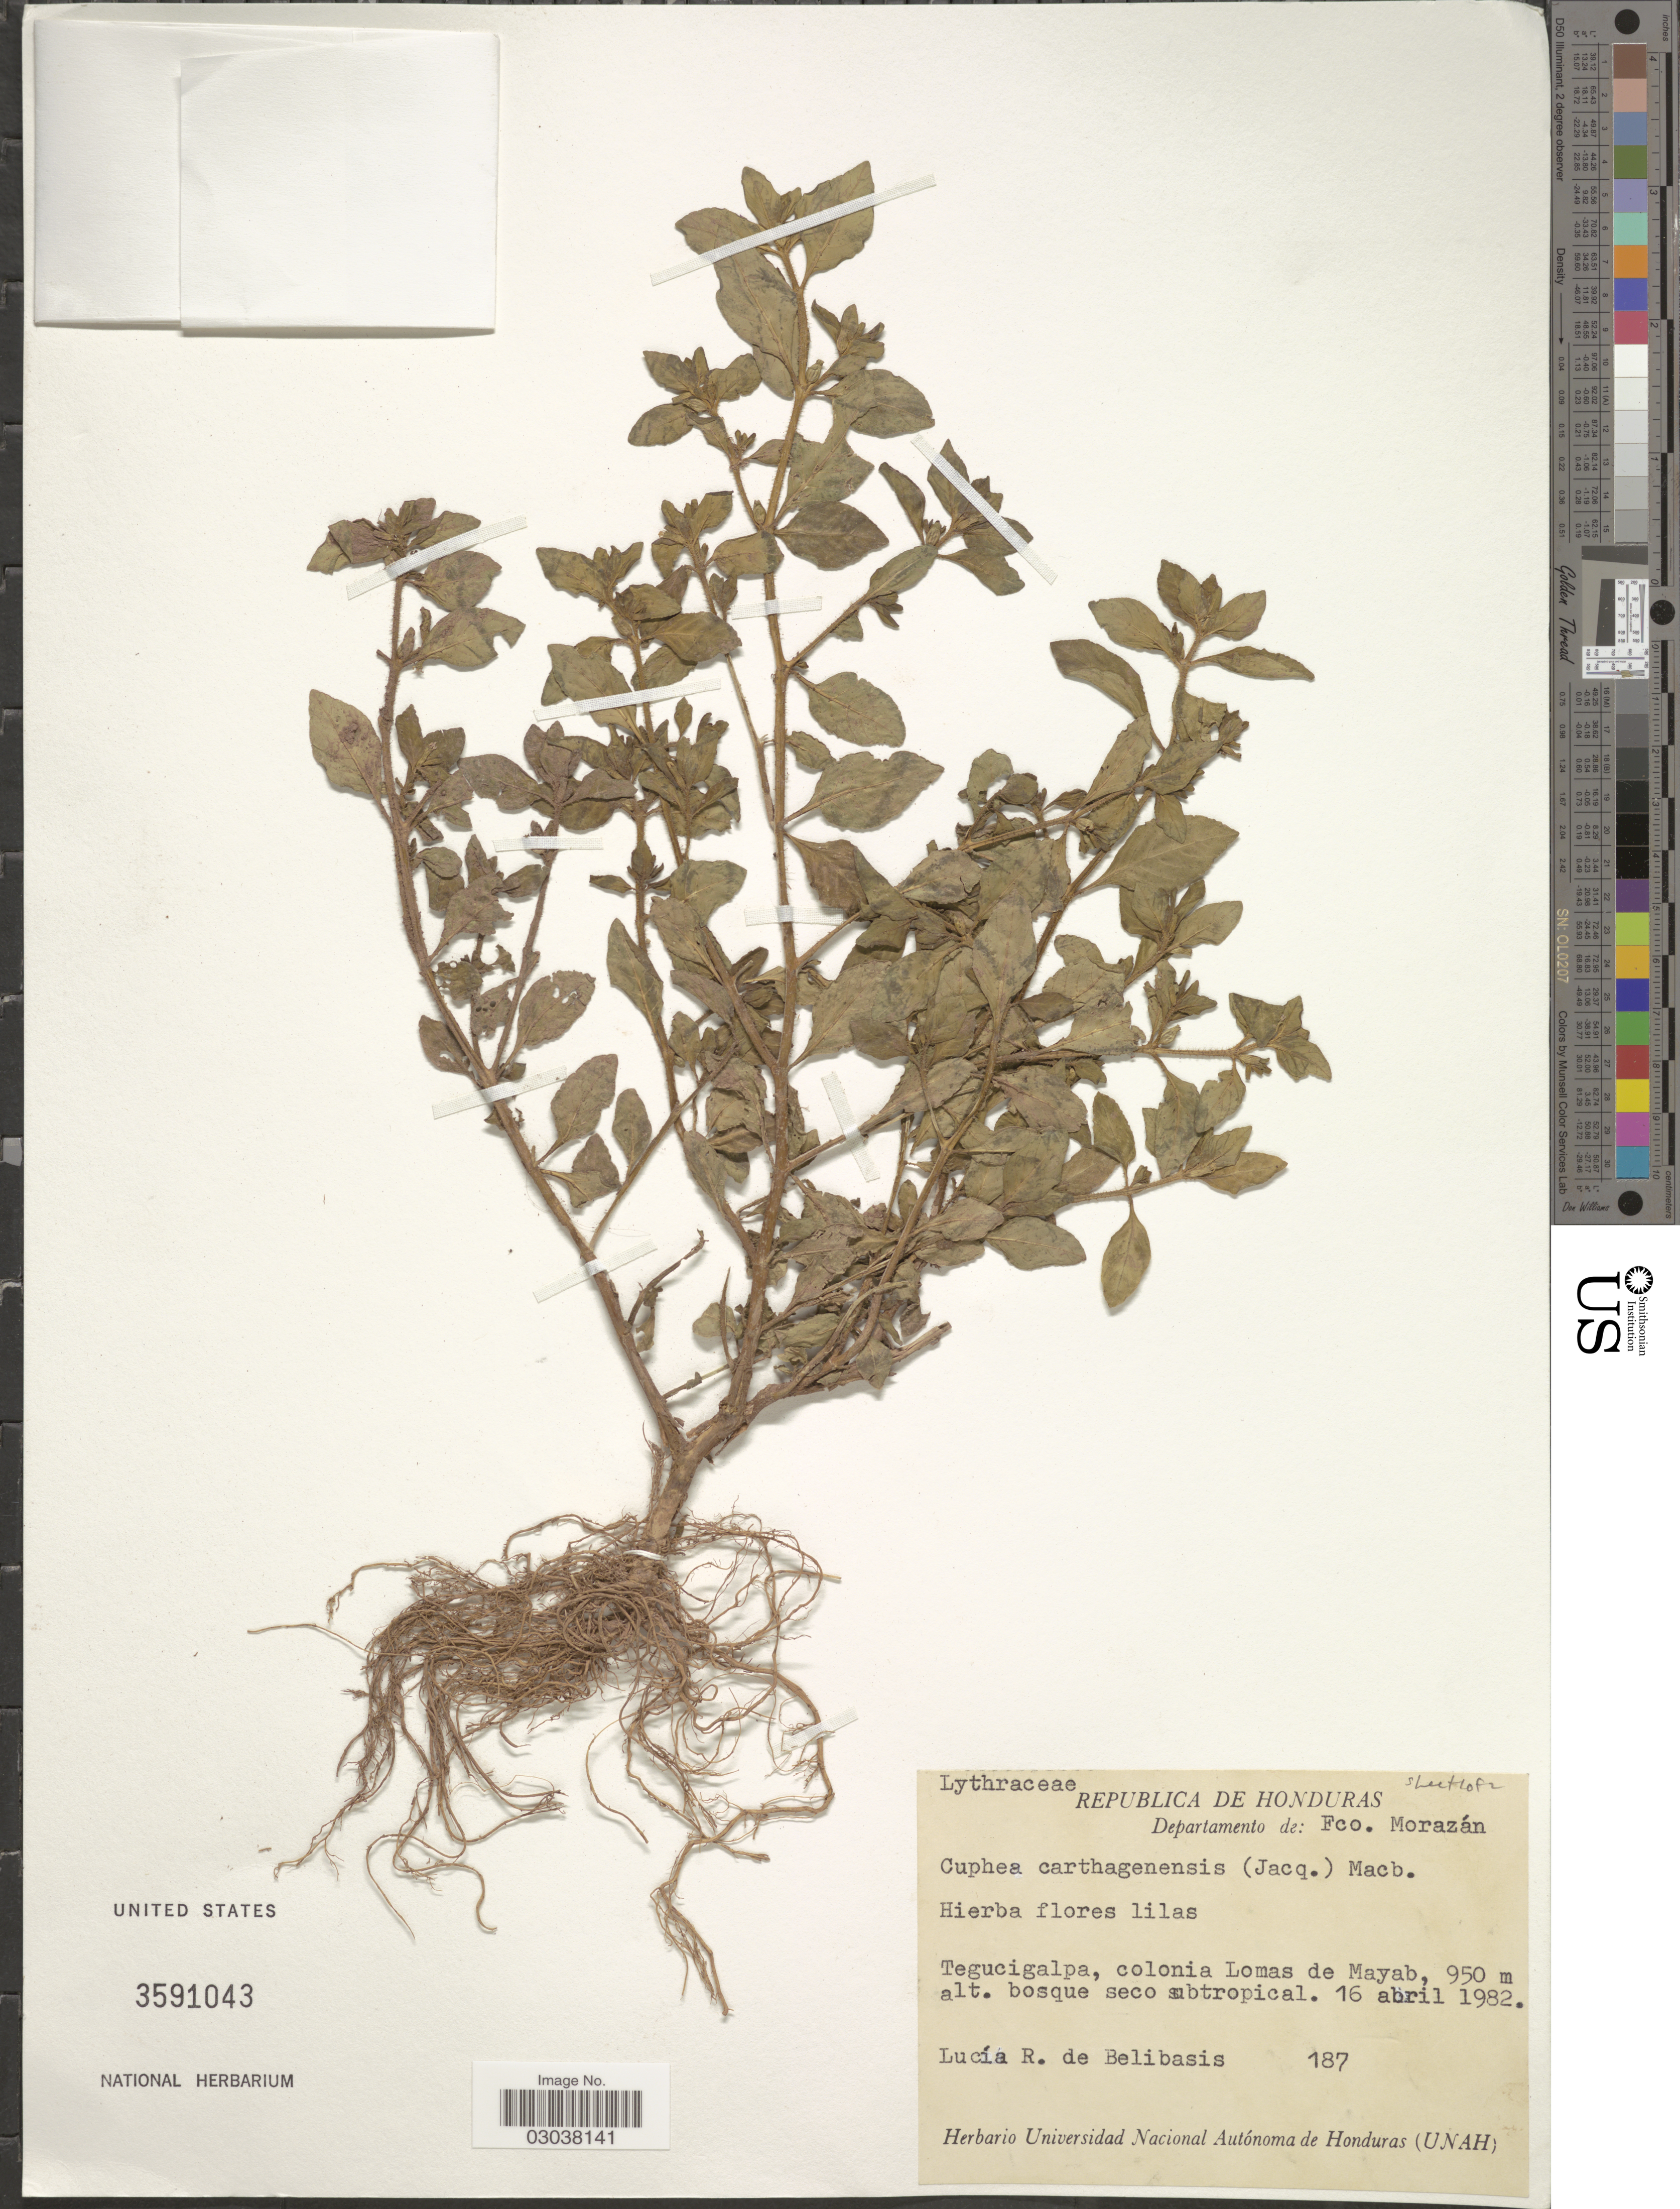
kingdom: Plantae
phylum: Tracheophyta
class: Magnoliopsida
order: Myrtales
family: Lythraceae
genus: Cuphea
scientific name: Cuphea carthagenensis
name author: (Jacq.) J.F. Macbr.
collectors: L. De Belibasis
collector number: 187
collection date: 1982-04-16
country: Honduras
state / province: Fco. Morazán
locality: Republica de Honduras. Departamento de: Fco. Morazán. Tegucigalpa, colonia Lomas de Mayab.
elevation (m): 950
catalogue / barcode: US 3591043